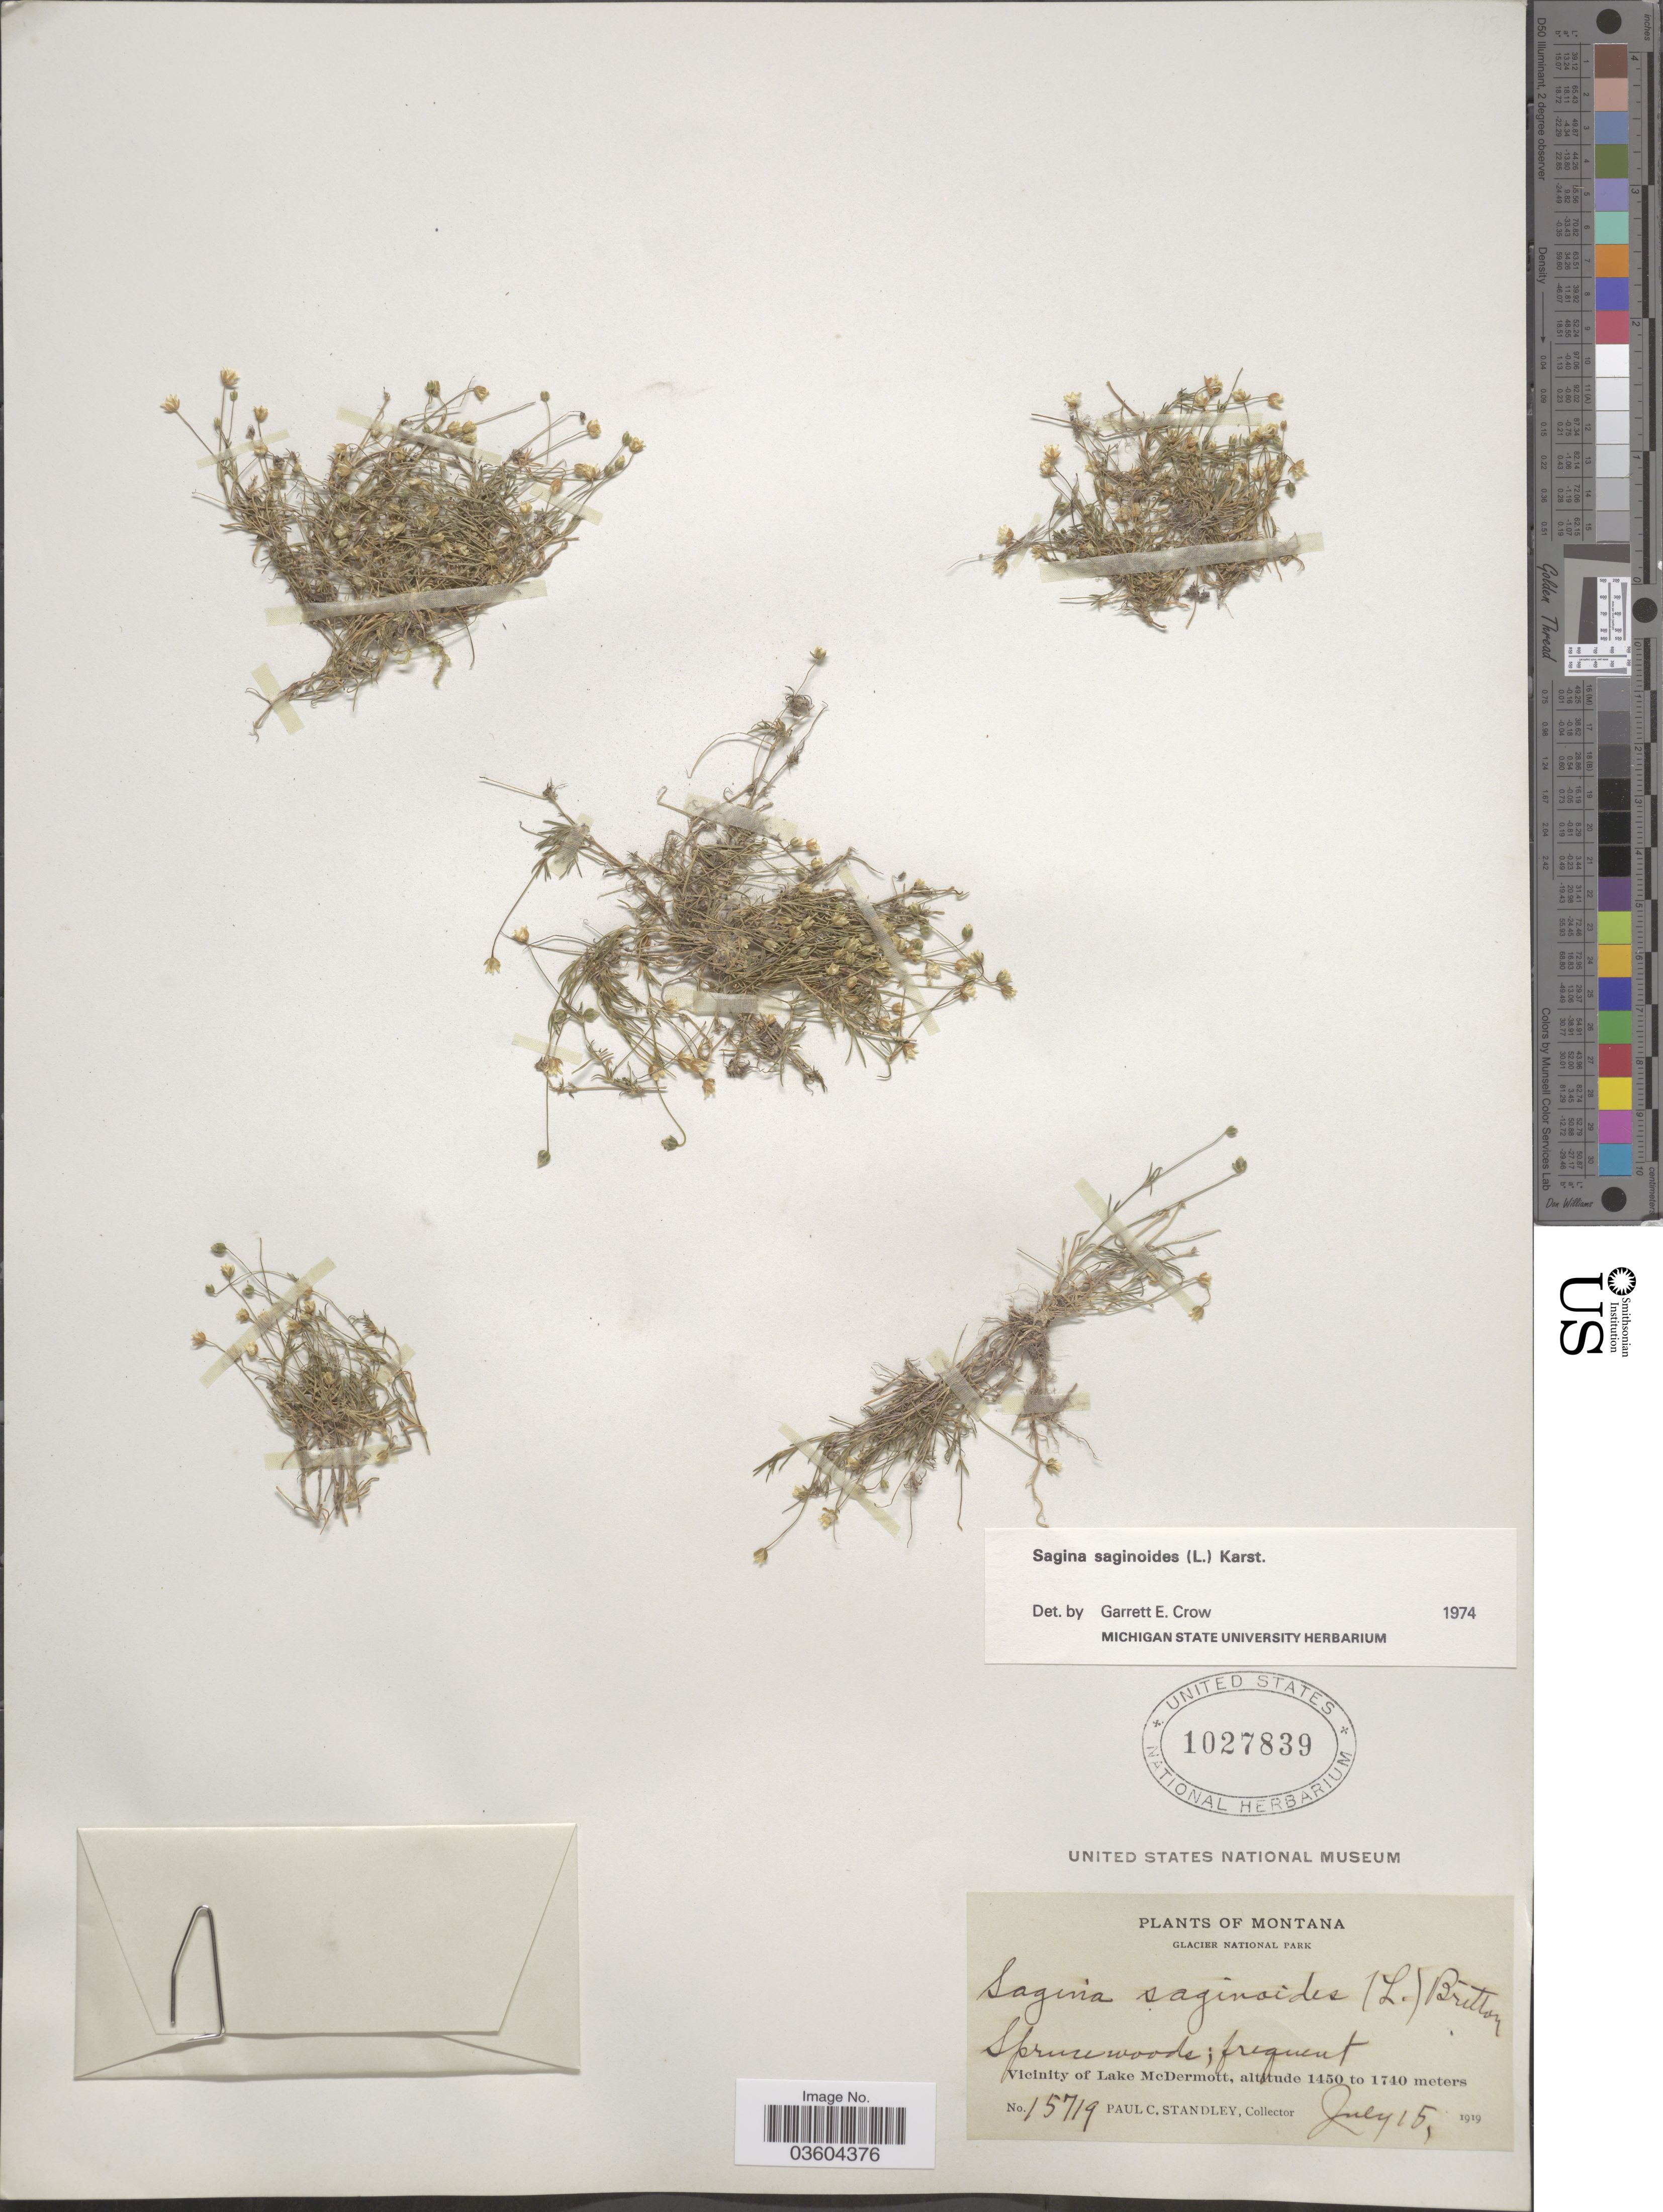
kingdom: Plantae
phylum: Tracheophyta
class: Magnoliopsida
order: Caryophyllales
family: Caryophyllaceae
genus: Sagina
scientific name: Sagina saginoides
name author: (L.) H. Karst.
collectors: P. C. Standley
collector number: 15719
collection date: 1919-07-15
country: United States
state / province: Montana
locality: Glacier National Park. Vicinity of Lake McDermott.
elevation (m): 1450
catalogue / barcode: US 1027839